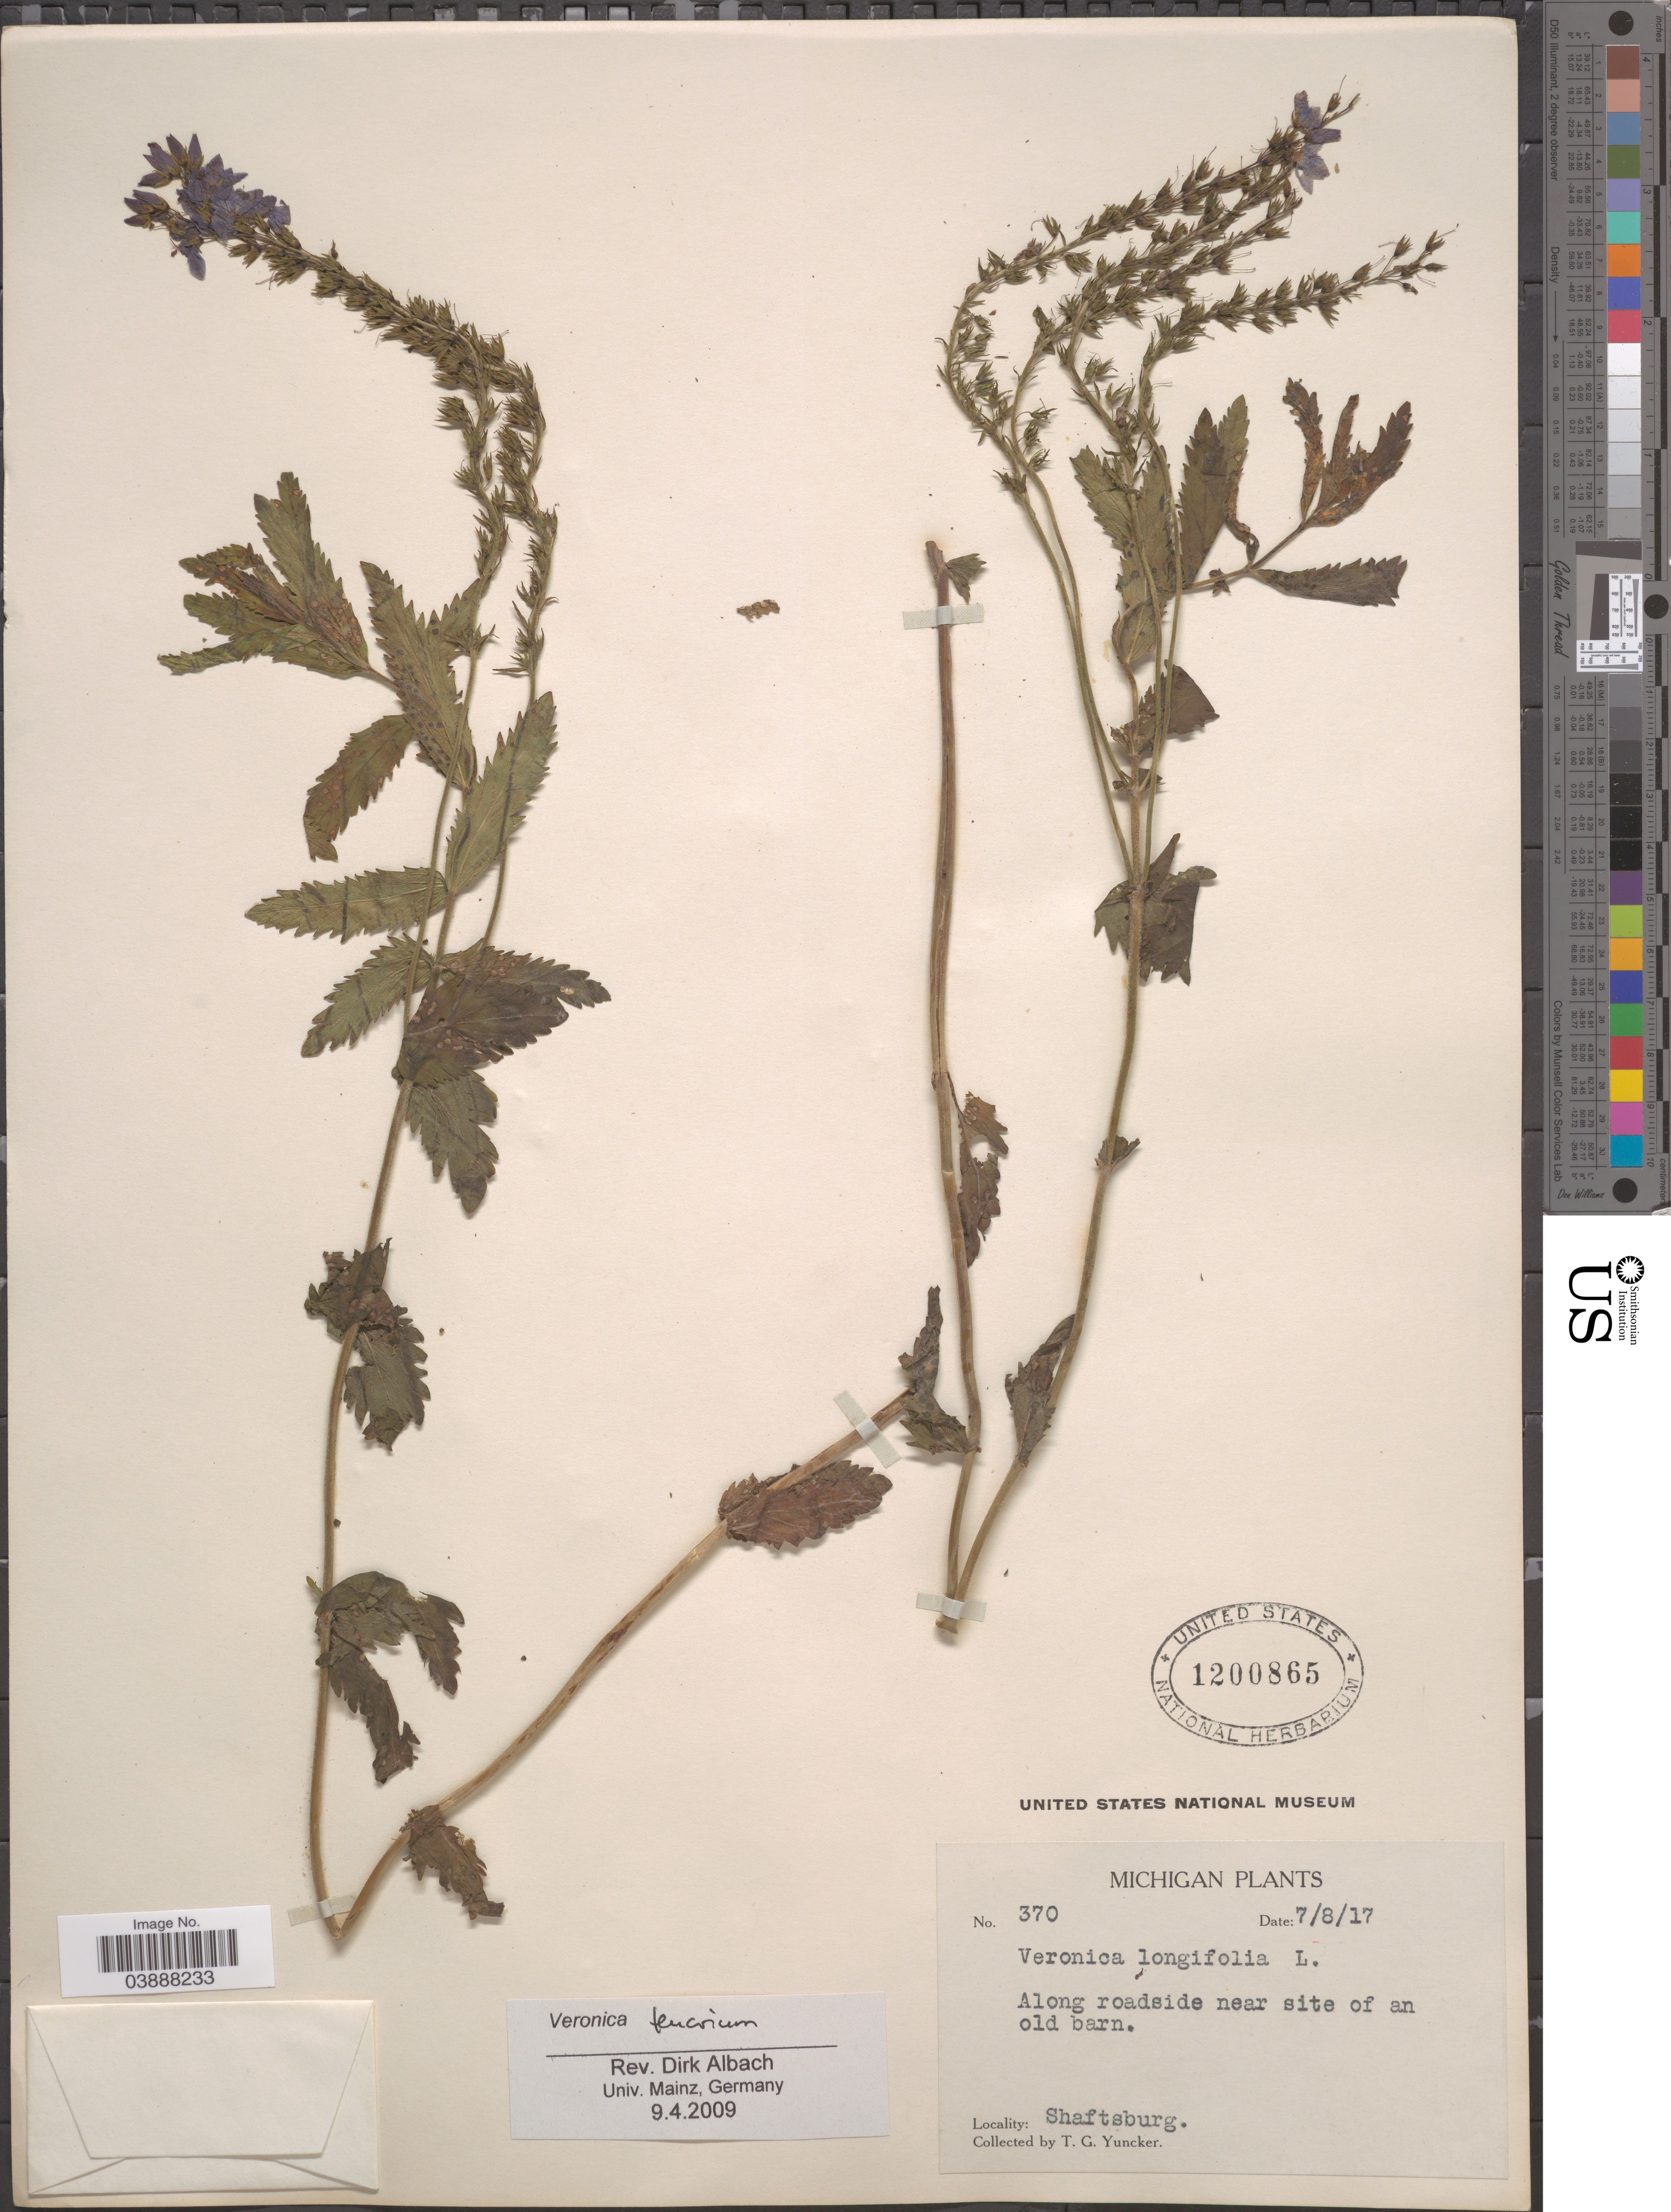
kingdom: Plantae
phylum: Tracheophyta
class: Magnoliopsida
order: Lamiales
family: Plantaginaceae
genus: Veronica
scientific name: Veronica teucrium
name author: L.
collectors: T. G. Yuncker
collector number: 370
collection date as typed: Transcribed d/m/y: 8/7/17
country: United States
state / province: Michigan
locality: Along roadside near site of an old barn. Shaftsburg.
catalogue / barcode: US 1200865